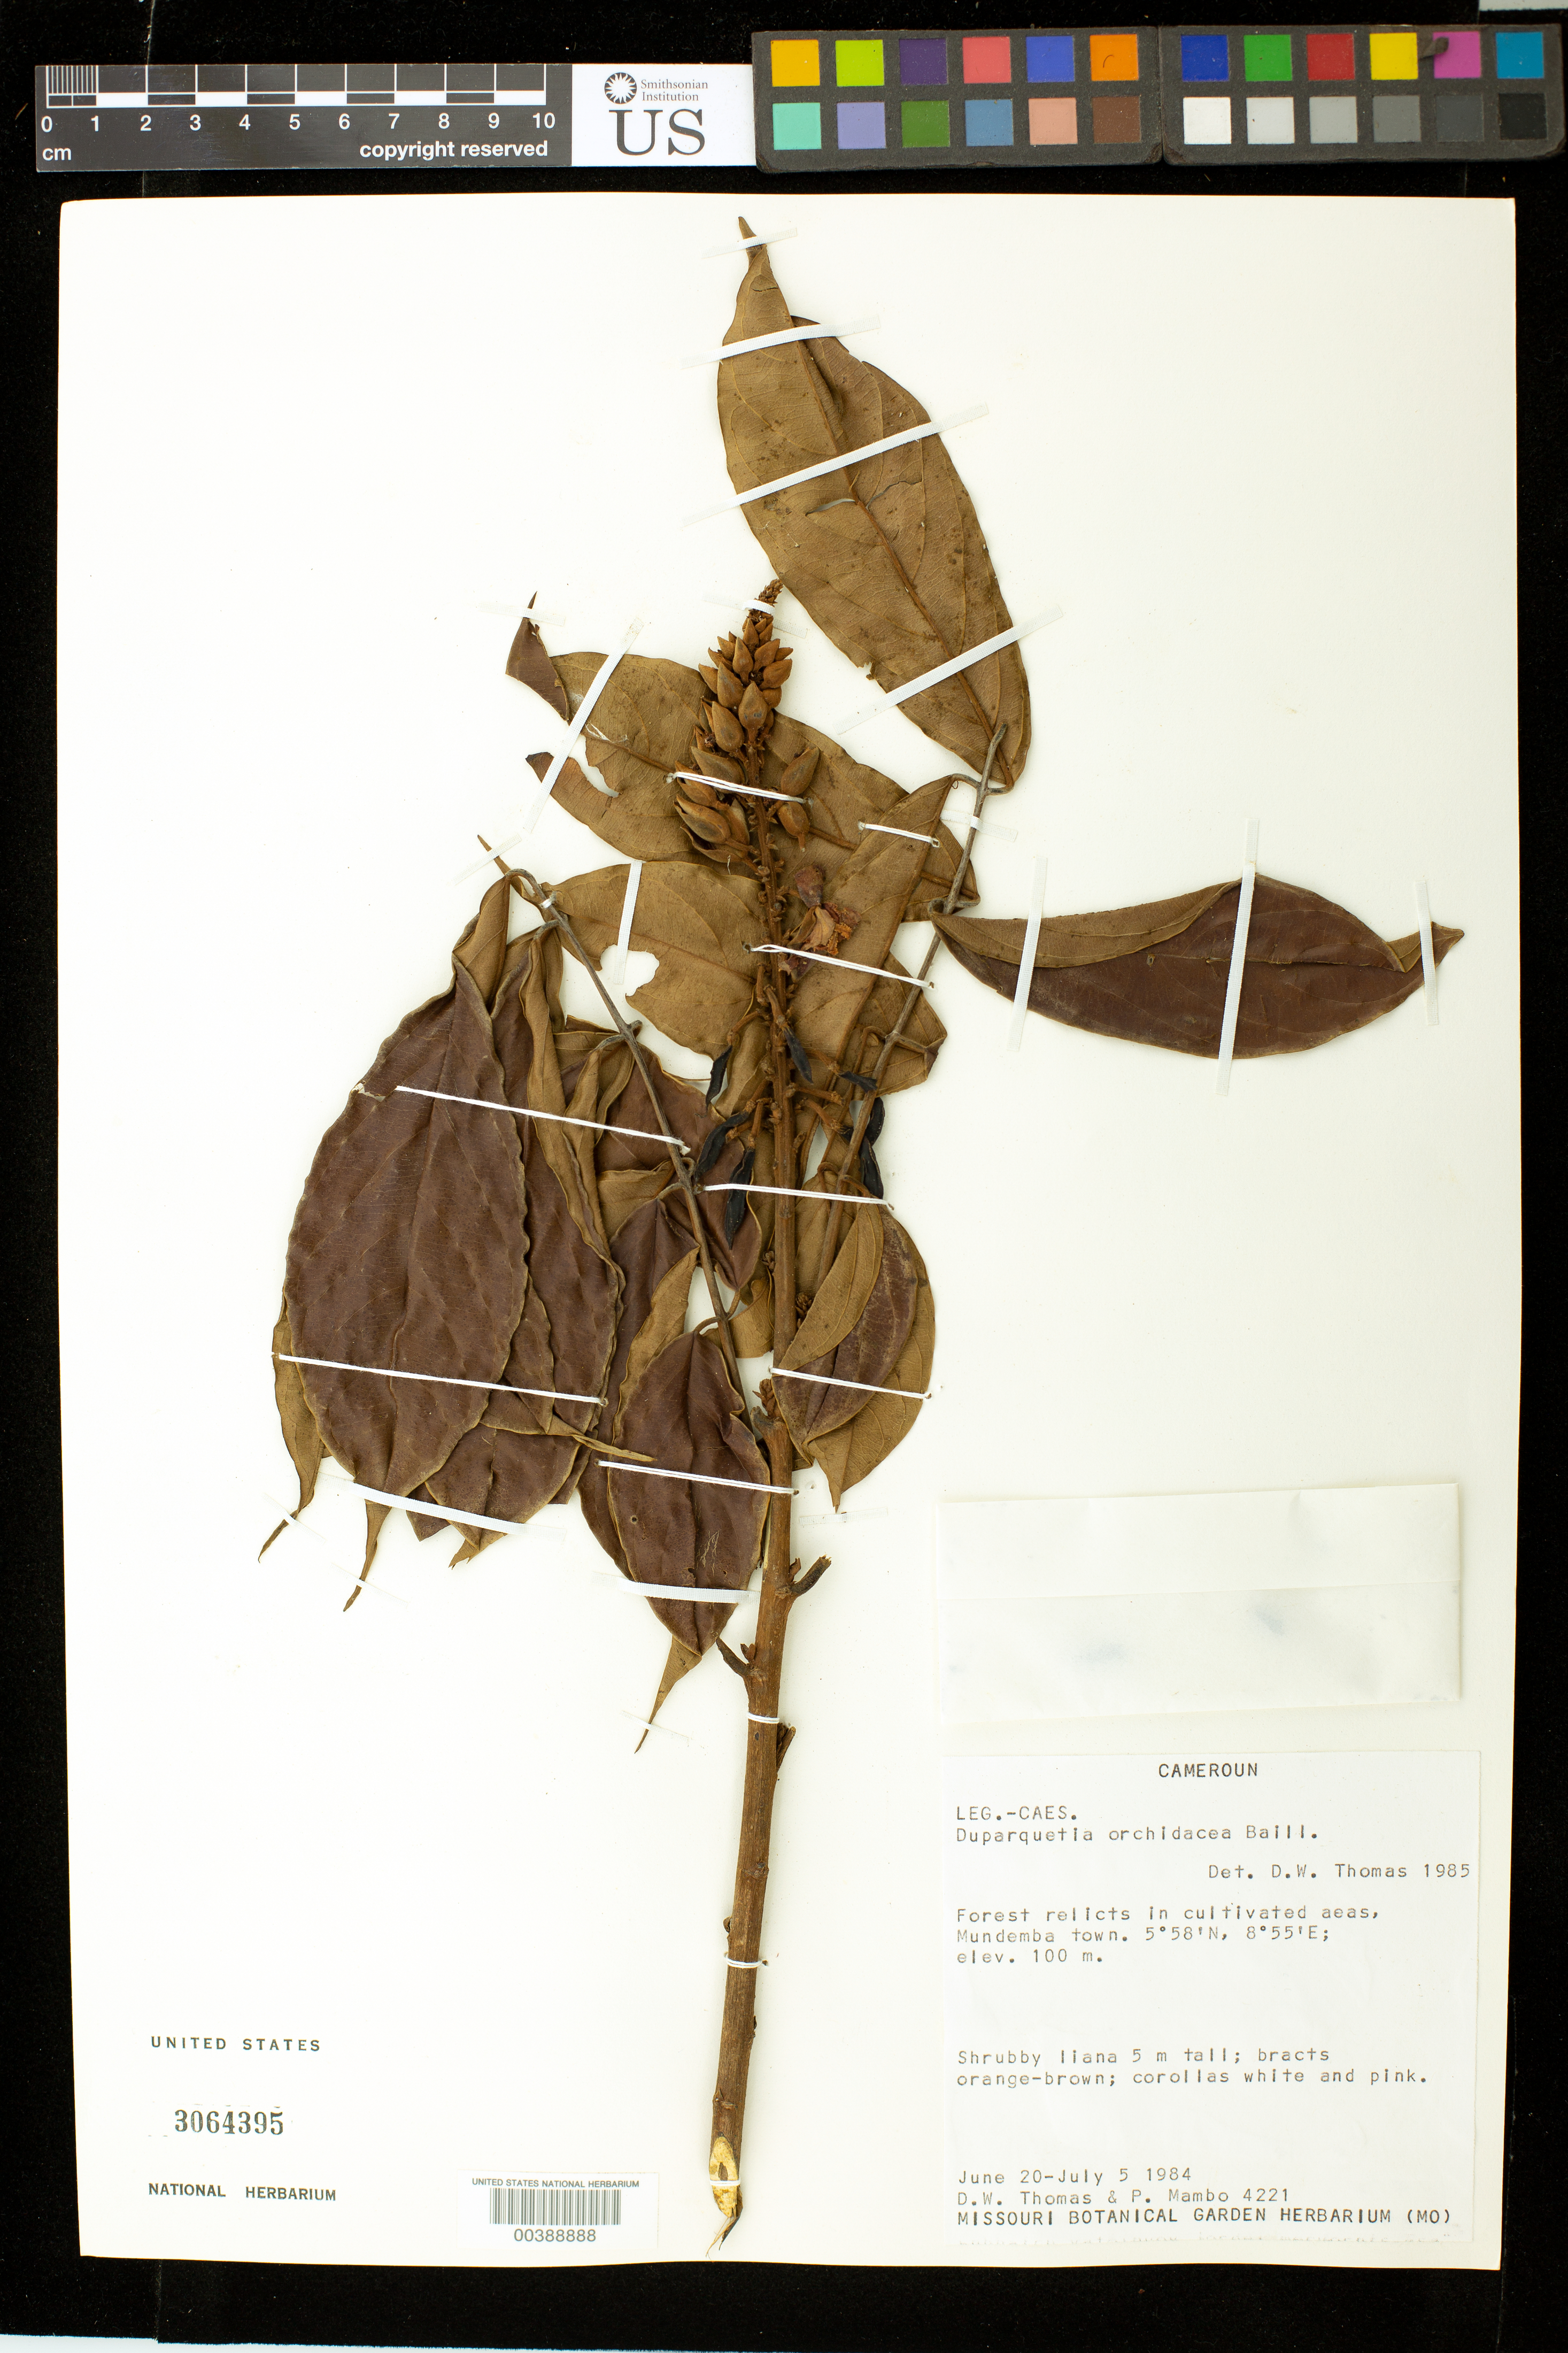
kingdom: Plantae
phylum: Tracheophyta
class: Magnoliopsida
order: Fabales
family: Fabaceae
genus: Duparquetia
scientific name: Duparquetia orchidacea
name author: Baill.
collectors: D. W. Thomas & P. Mambo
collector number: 4221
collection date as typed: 20 Jun 1984 to 05 Jul 1984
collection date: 1984-06-20/1984-07-05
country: Cameroon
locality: Mundemba town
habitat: Forest relicts in cultivated areas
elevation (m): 100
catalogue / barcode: US 3064395